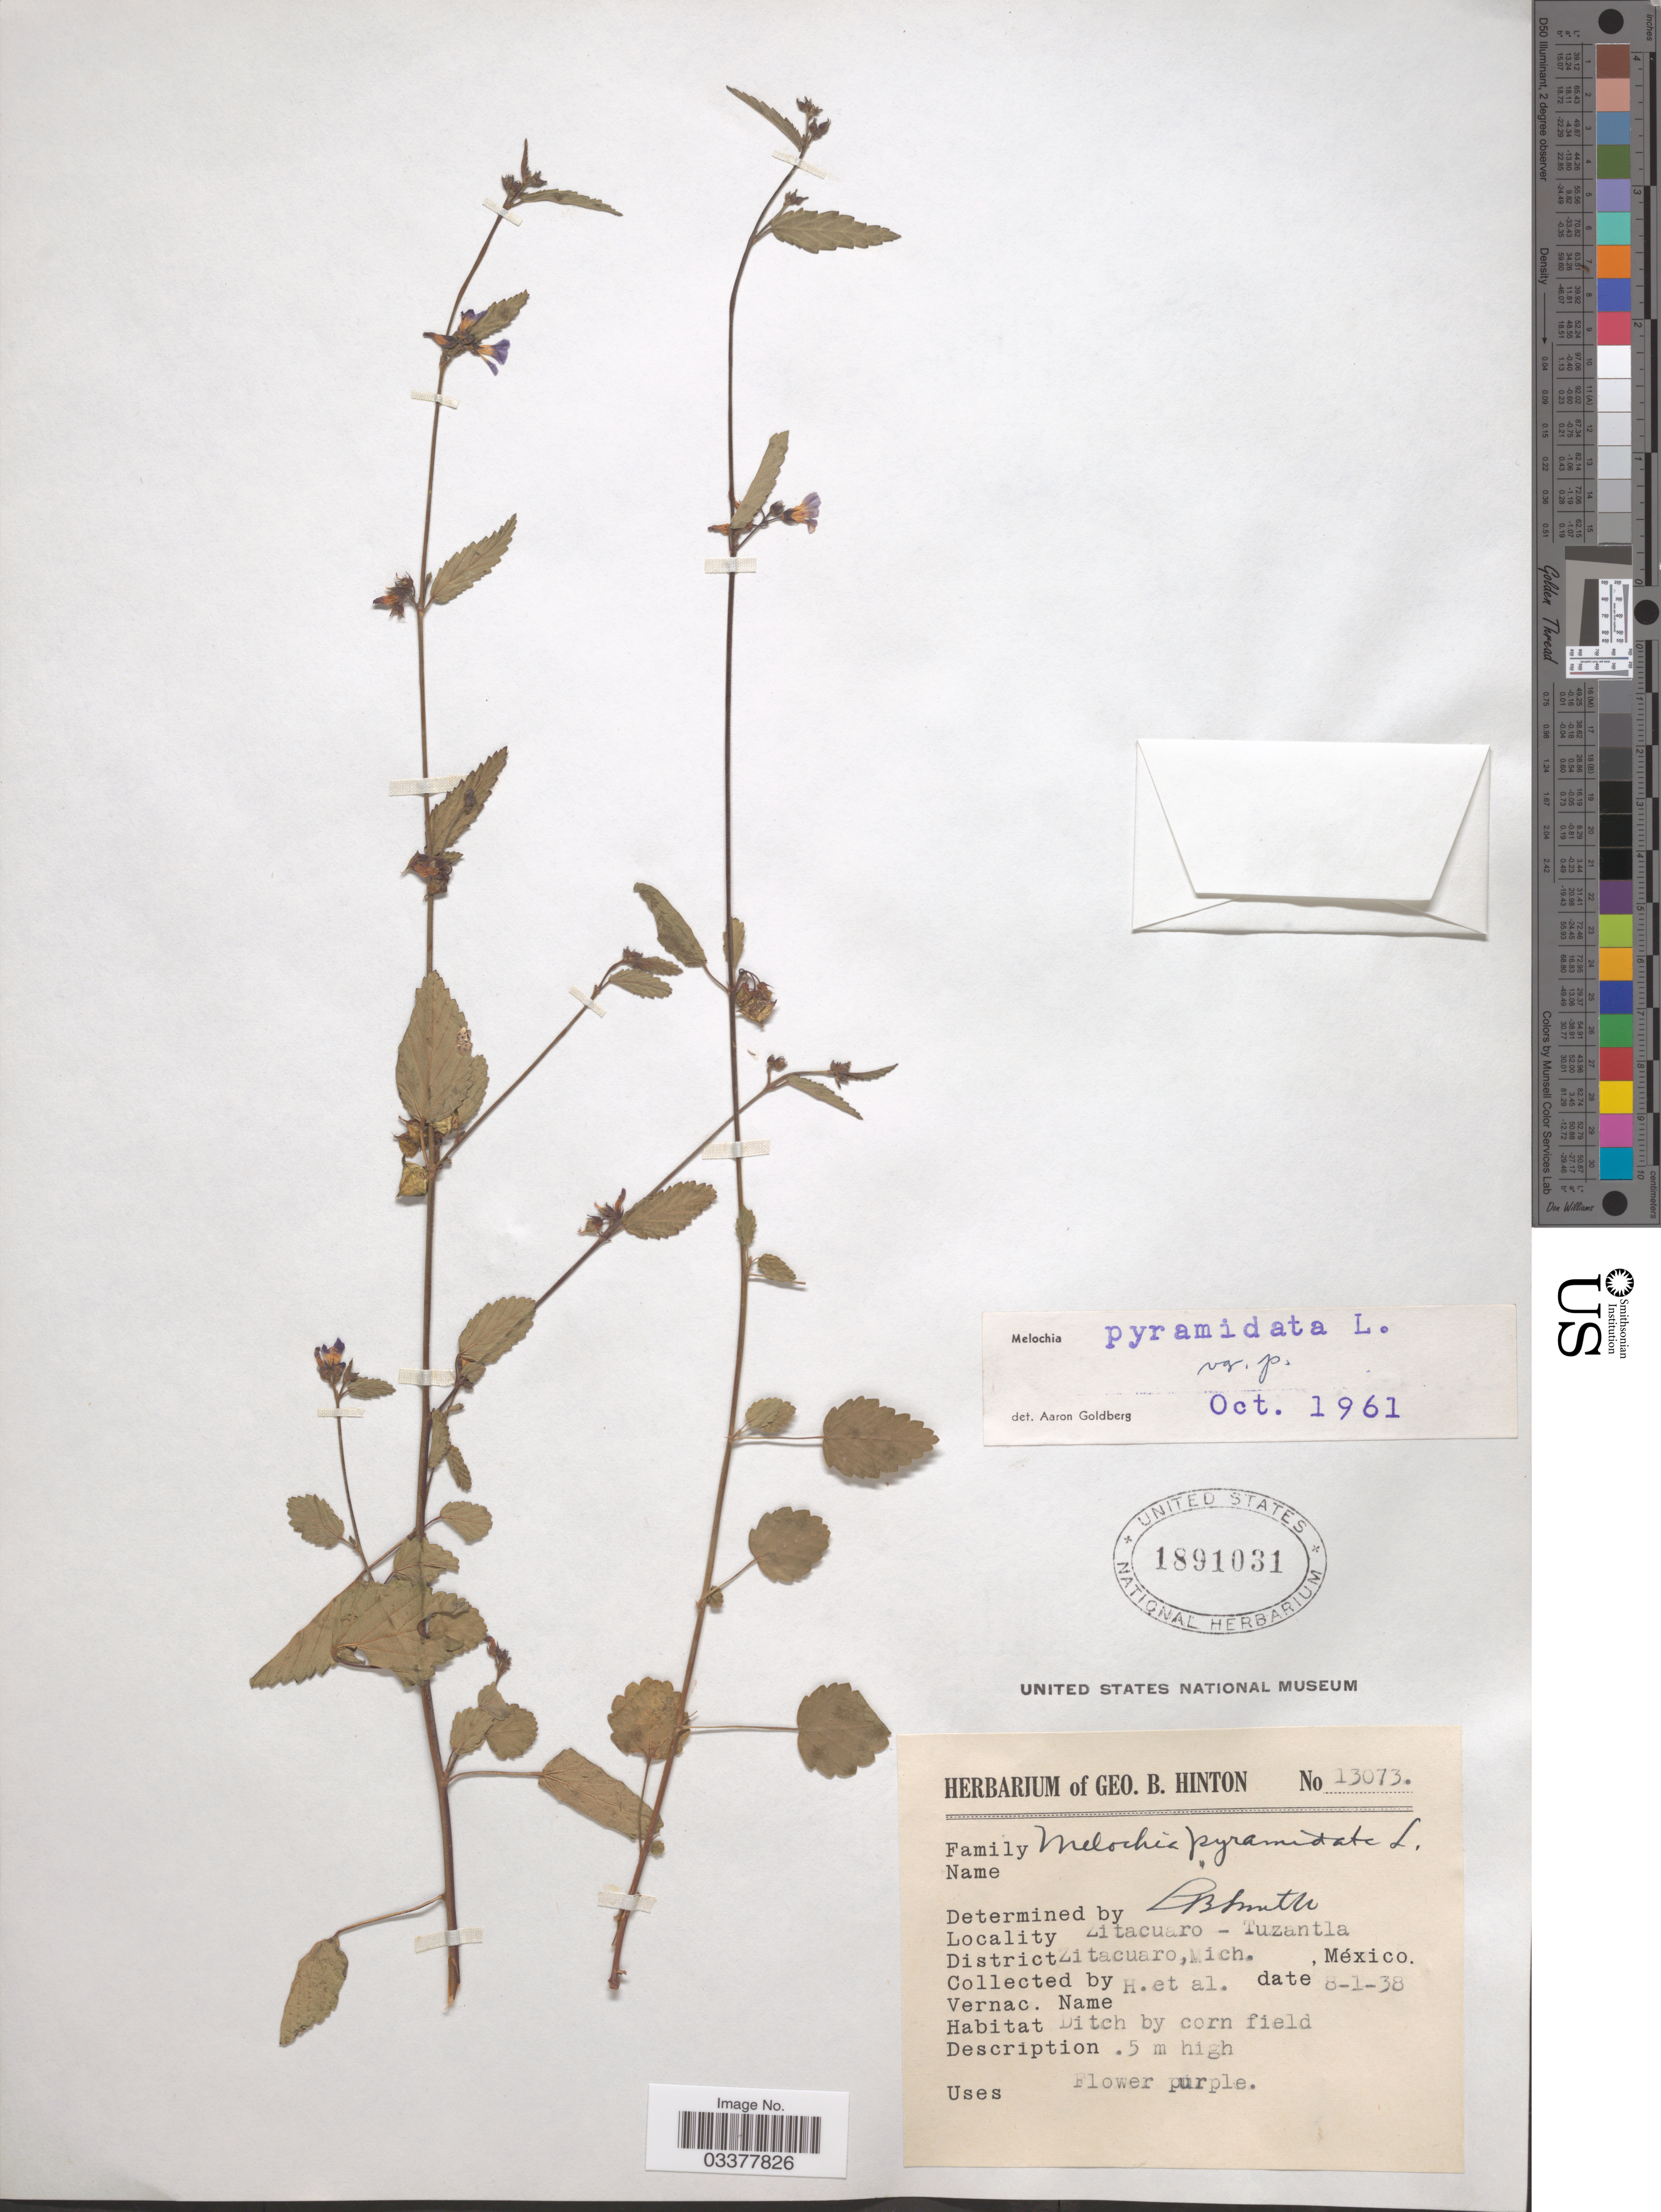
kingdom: Plantae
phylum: Tracheophyta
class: Magnoliopsida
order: Malvales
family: Malvaceae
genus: Melochia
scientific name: Melochia pyramidata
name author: L.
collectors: G. B. Hinton & et al.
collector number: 13073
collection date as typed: Transcribed d/m/y: 8/1/38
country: Mexico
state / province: Michoacán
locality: Zitacuaro-Tuzantla. District Zitacuaro, Mich.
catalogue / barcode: US 1891031